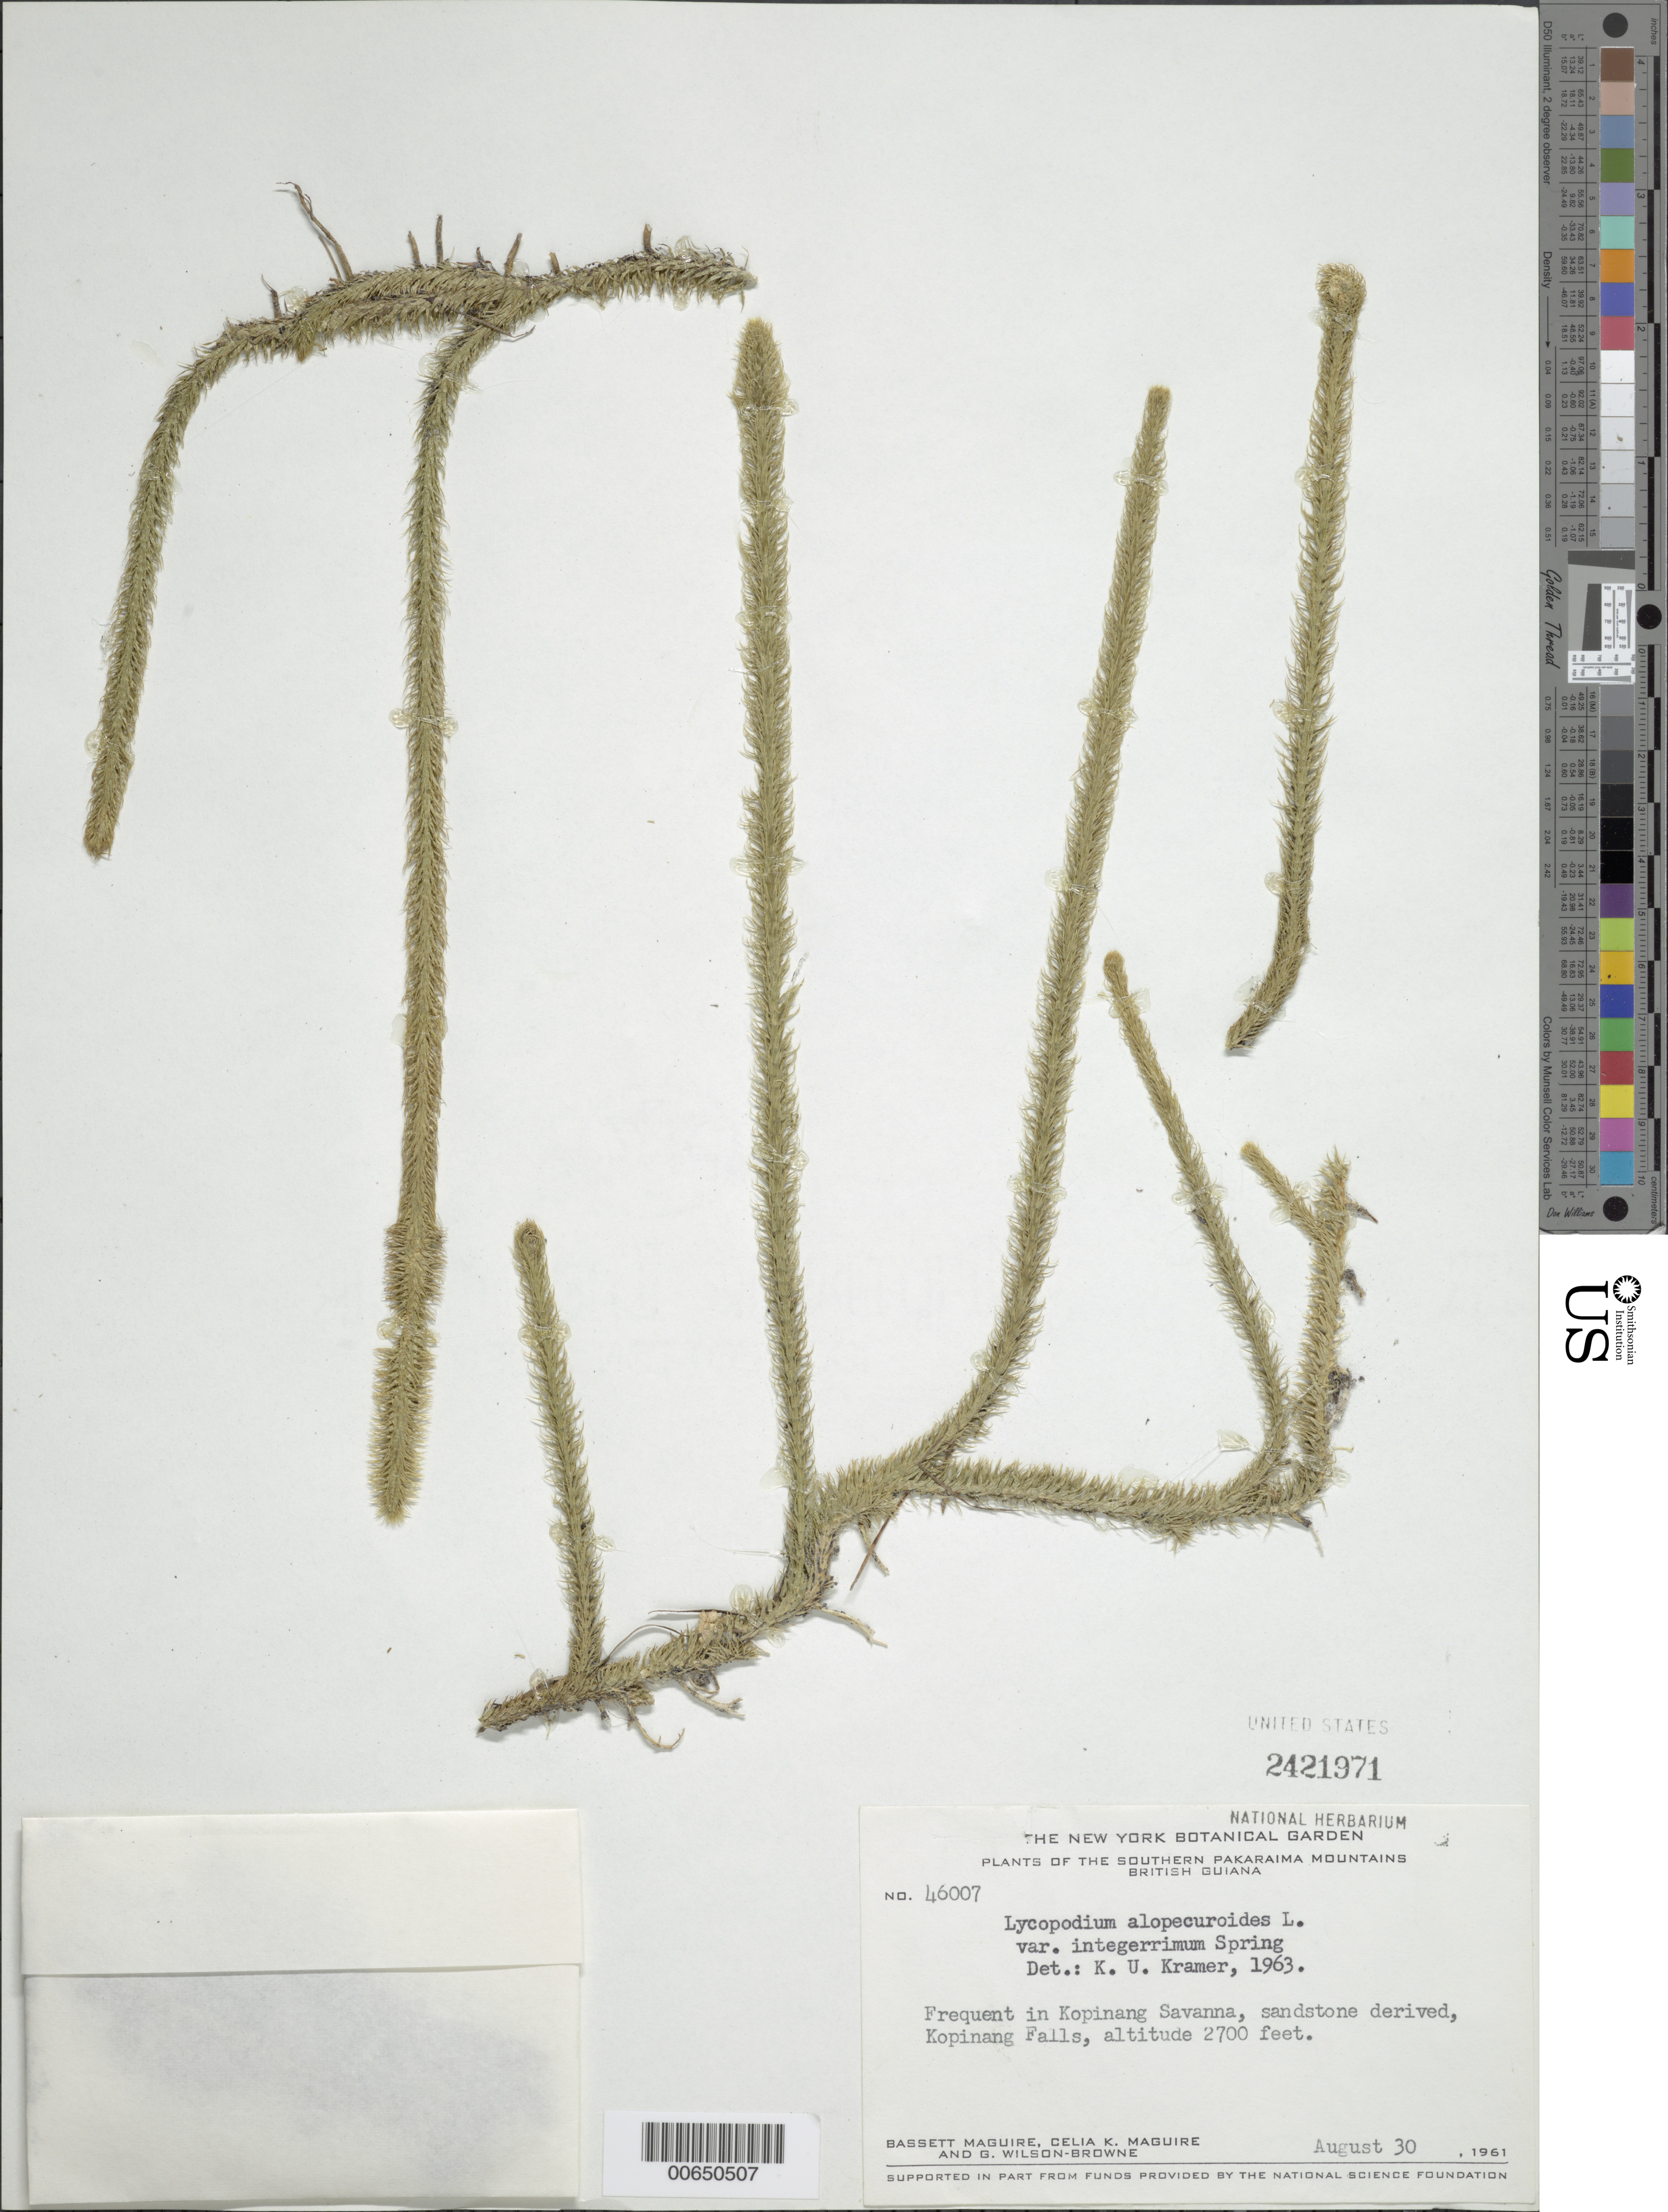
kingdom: Plantae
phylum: Tracheophyta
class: Lycopodiopsida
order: Lycopodiales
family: Lycopodiaceae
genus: Lycopodiella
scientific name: Lycopodiella longipes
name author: (Hook. & Grev.) Holub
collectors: B. Maguire, C. K. Maguire & G. Wilson-Browne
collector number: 46007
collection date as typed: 30-Aug-61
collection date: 1961-08-30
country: Guyana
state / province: Potaro-Siparuni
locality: Kopinang Falls, S Pakaraima Mts.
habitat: Kopinang savanna, sandstone.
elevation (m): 838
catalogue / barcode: US 2421971